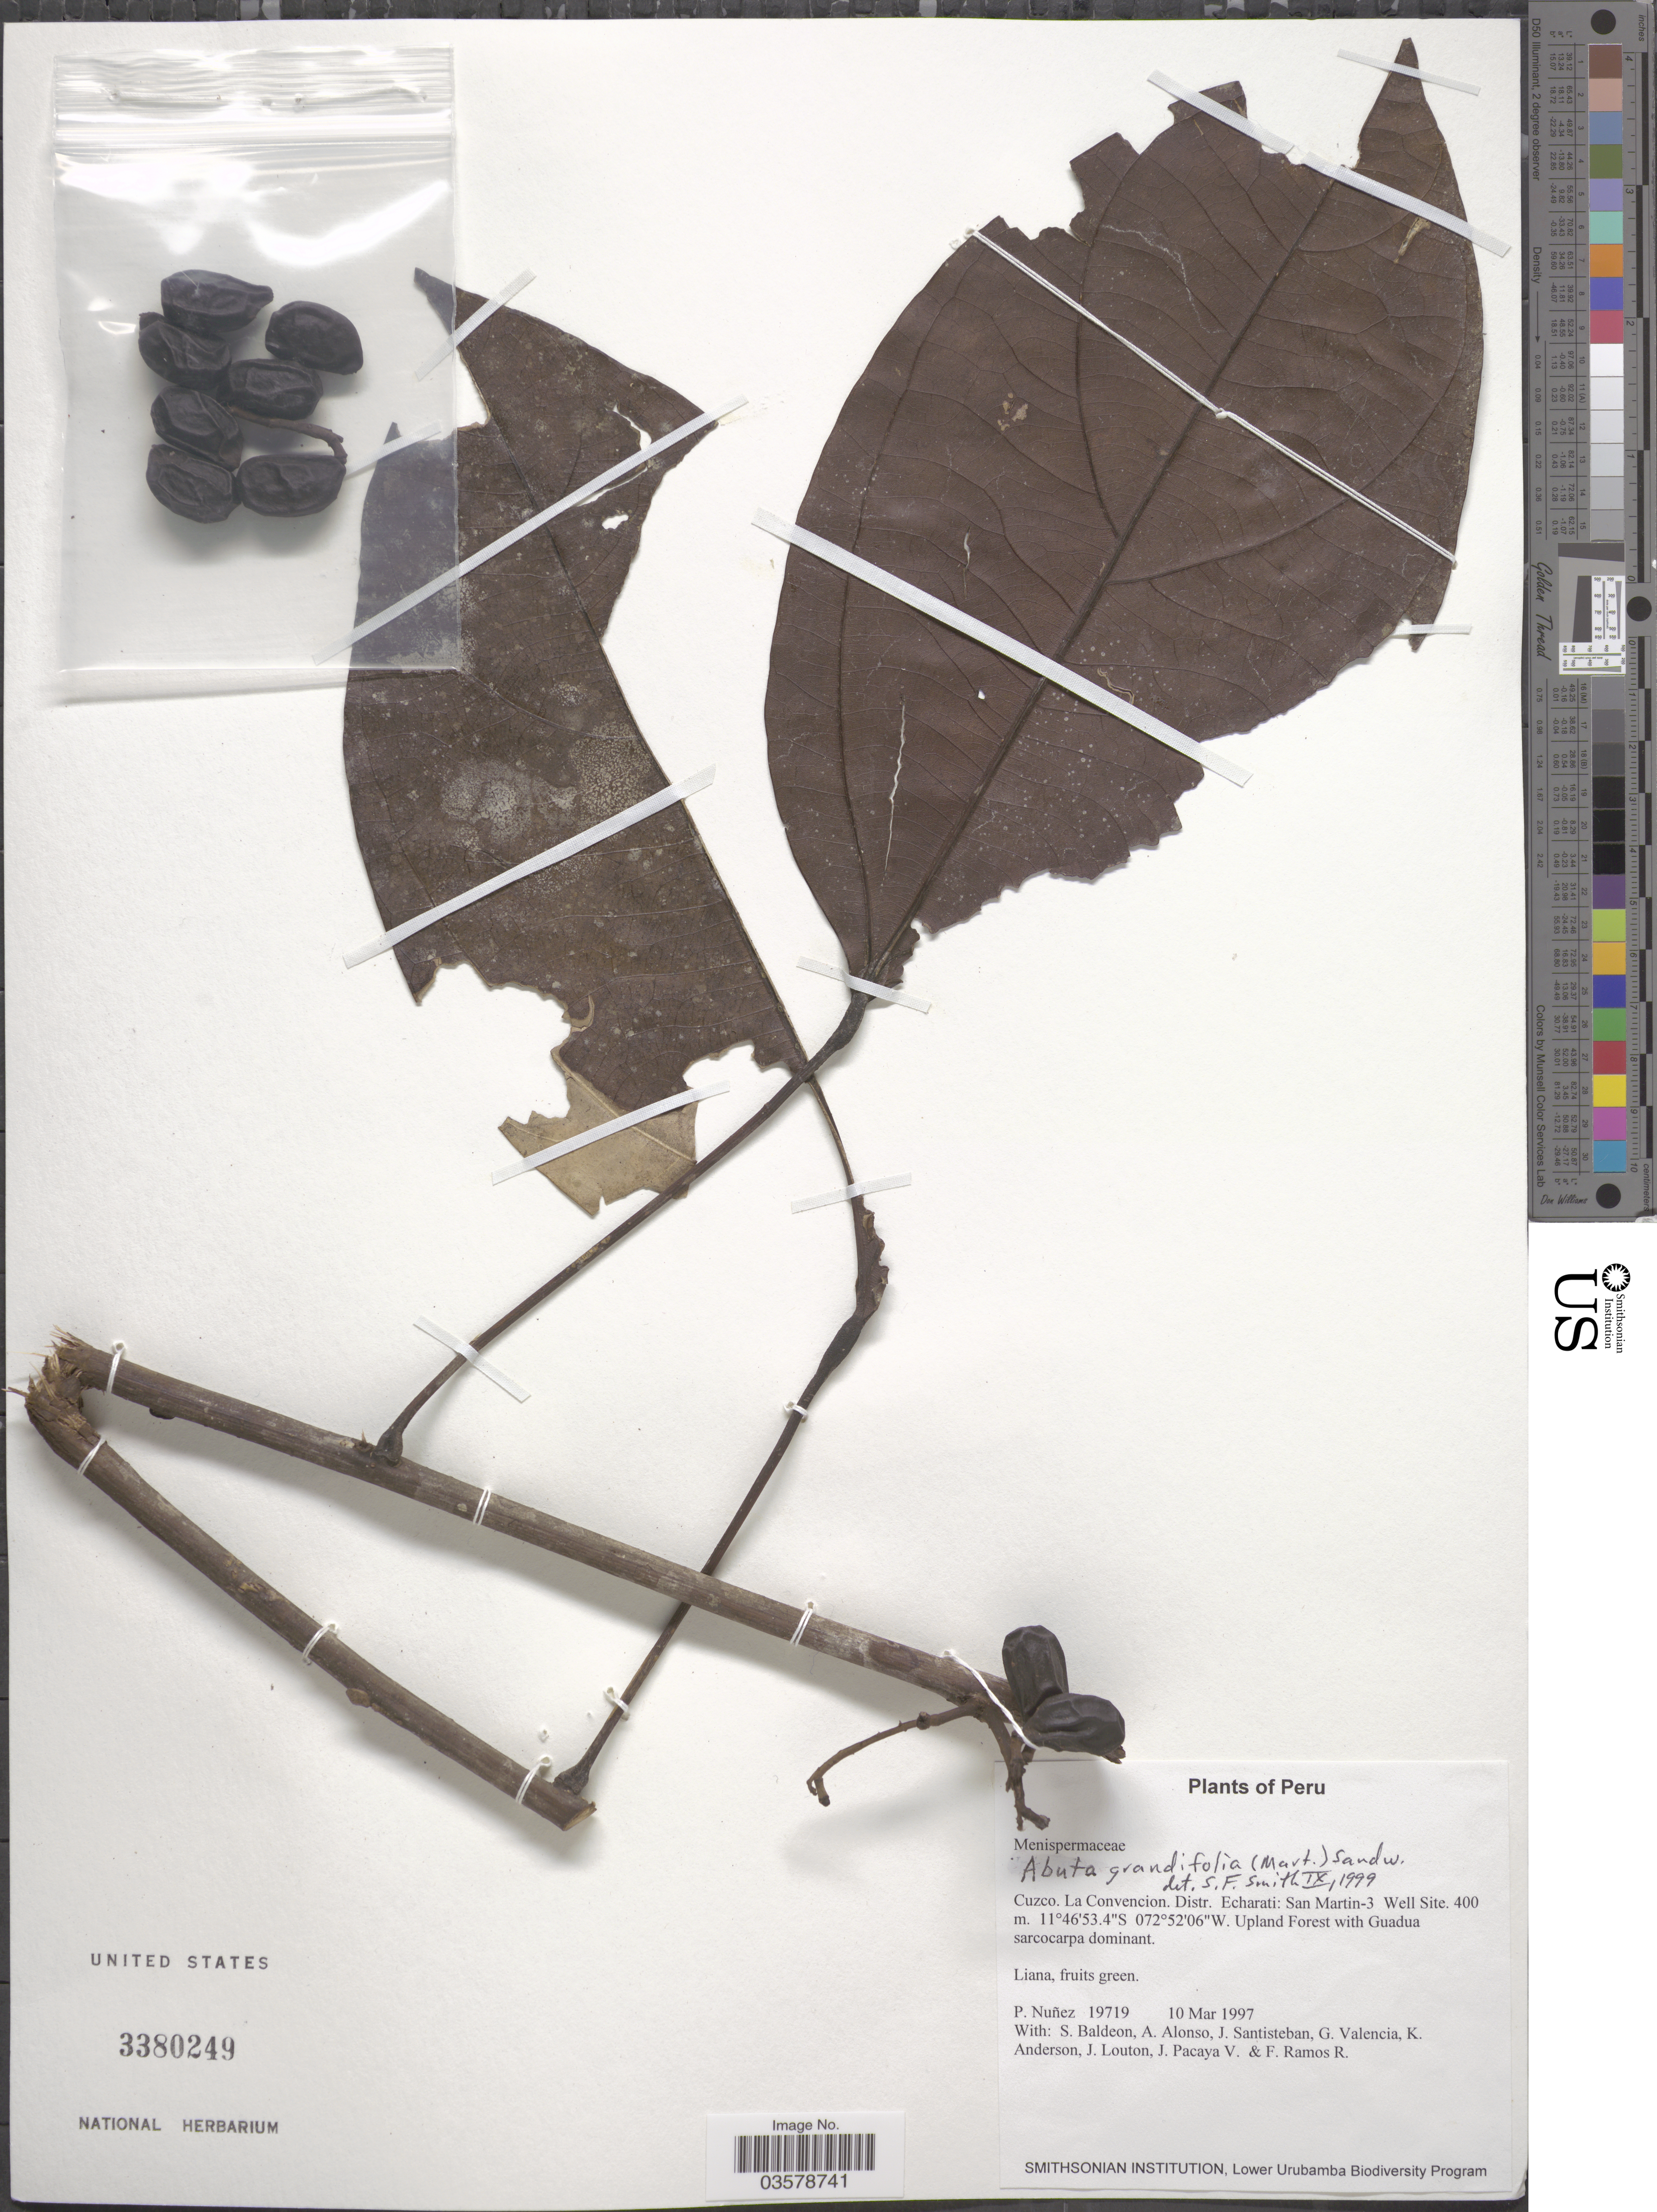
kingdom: Plantae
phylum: Tracheophyta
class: Magnoliopsida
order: Ranunculales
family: Menispermaceae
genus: Abuta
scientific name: Abuta grandifolia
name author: (Mart.) Sandwith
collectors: P. Nuñez V., S. Baldeon, A. Alonso, J. Santisteban & et al.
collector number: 19719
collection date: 1997-03-10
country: Peru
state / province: Cusco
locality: Cuzco. La Convencion, Distr. Echarati: San Martin-3 Well Site.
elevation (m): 400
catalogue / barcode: US 3380249